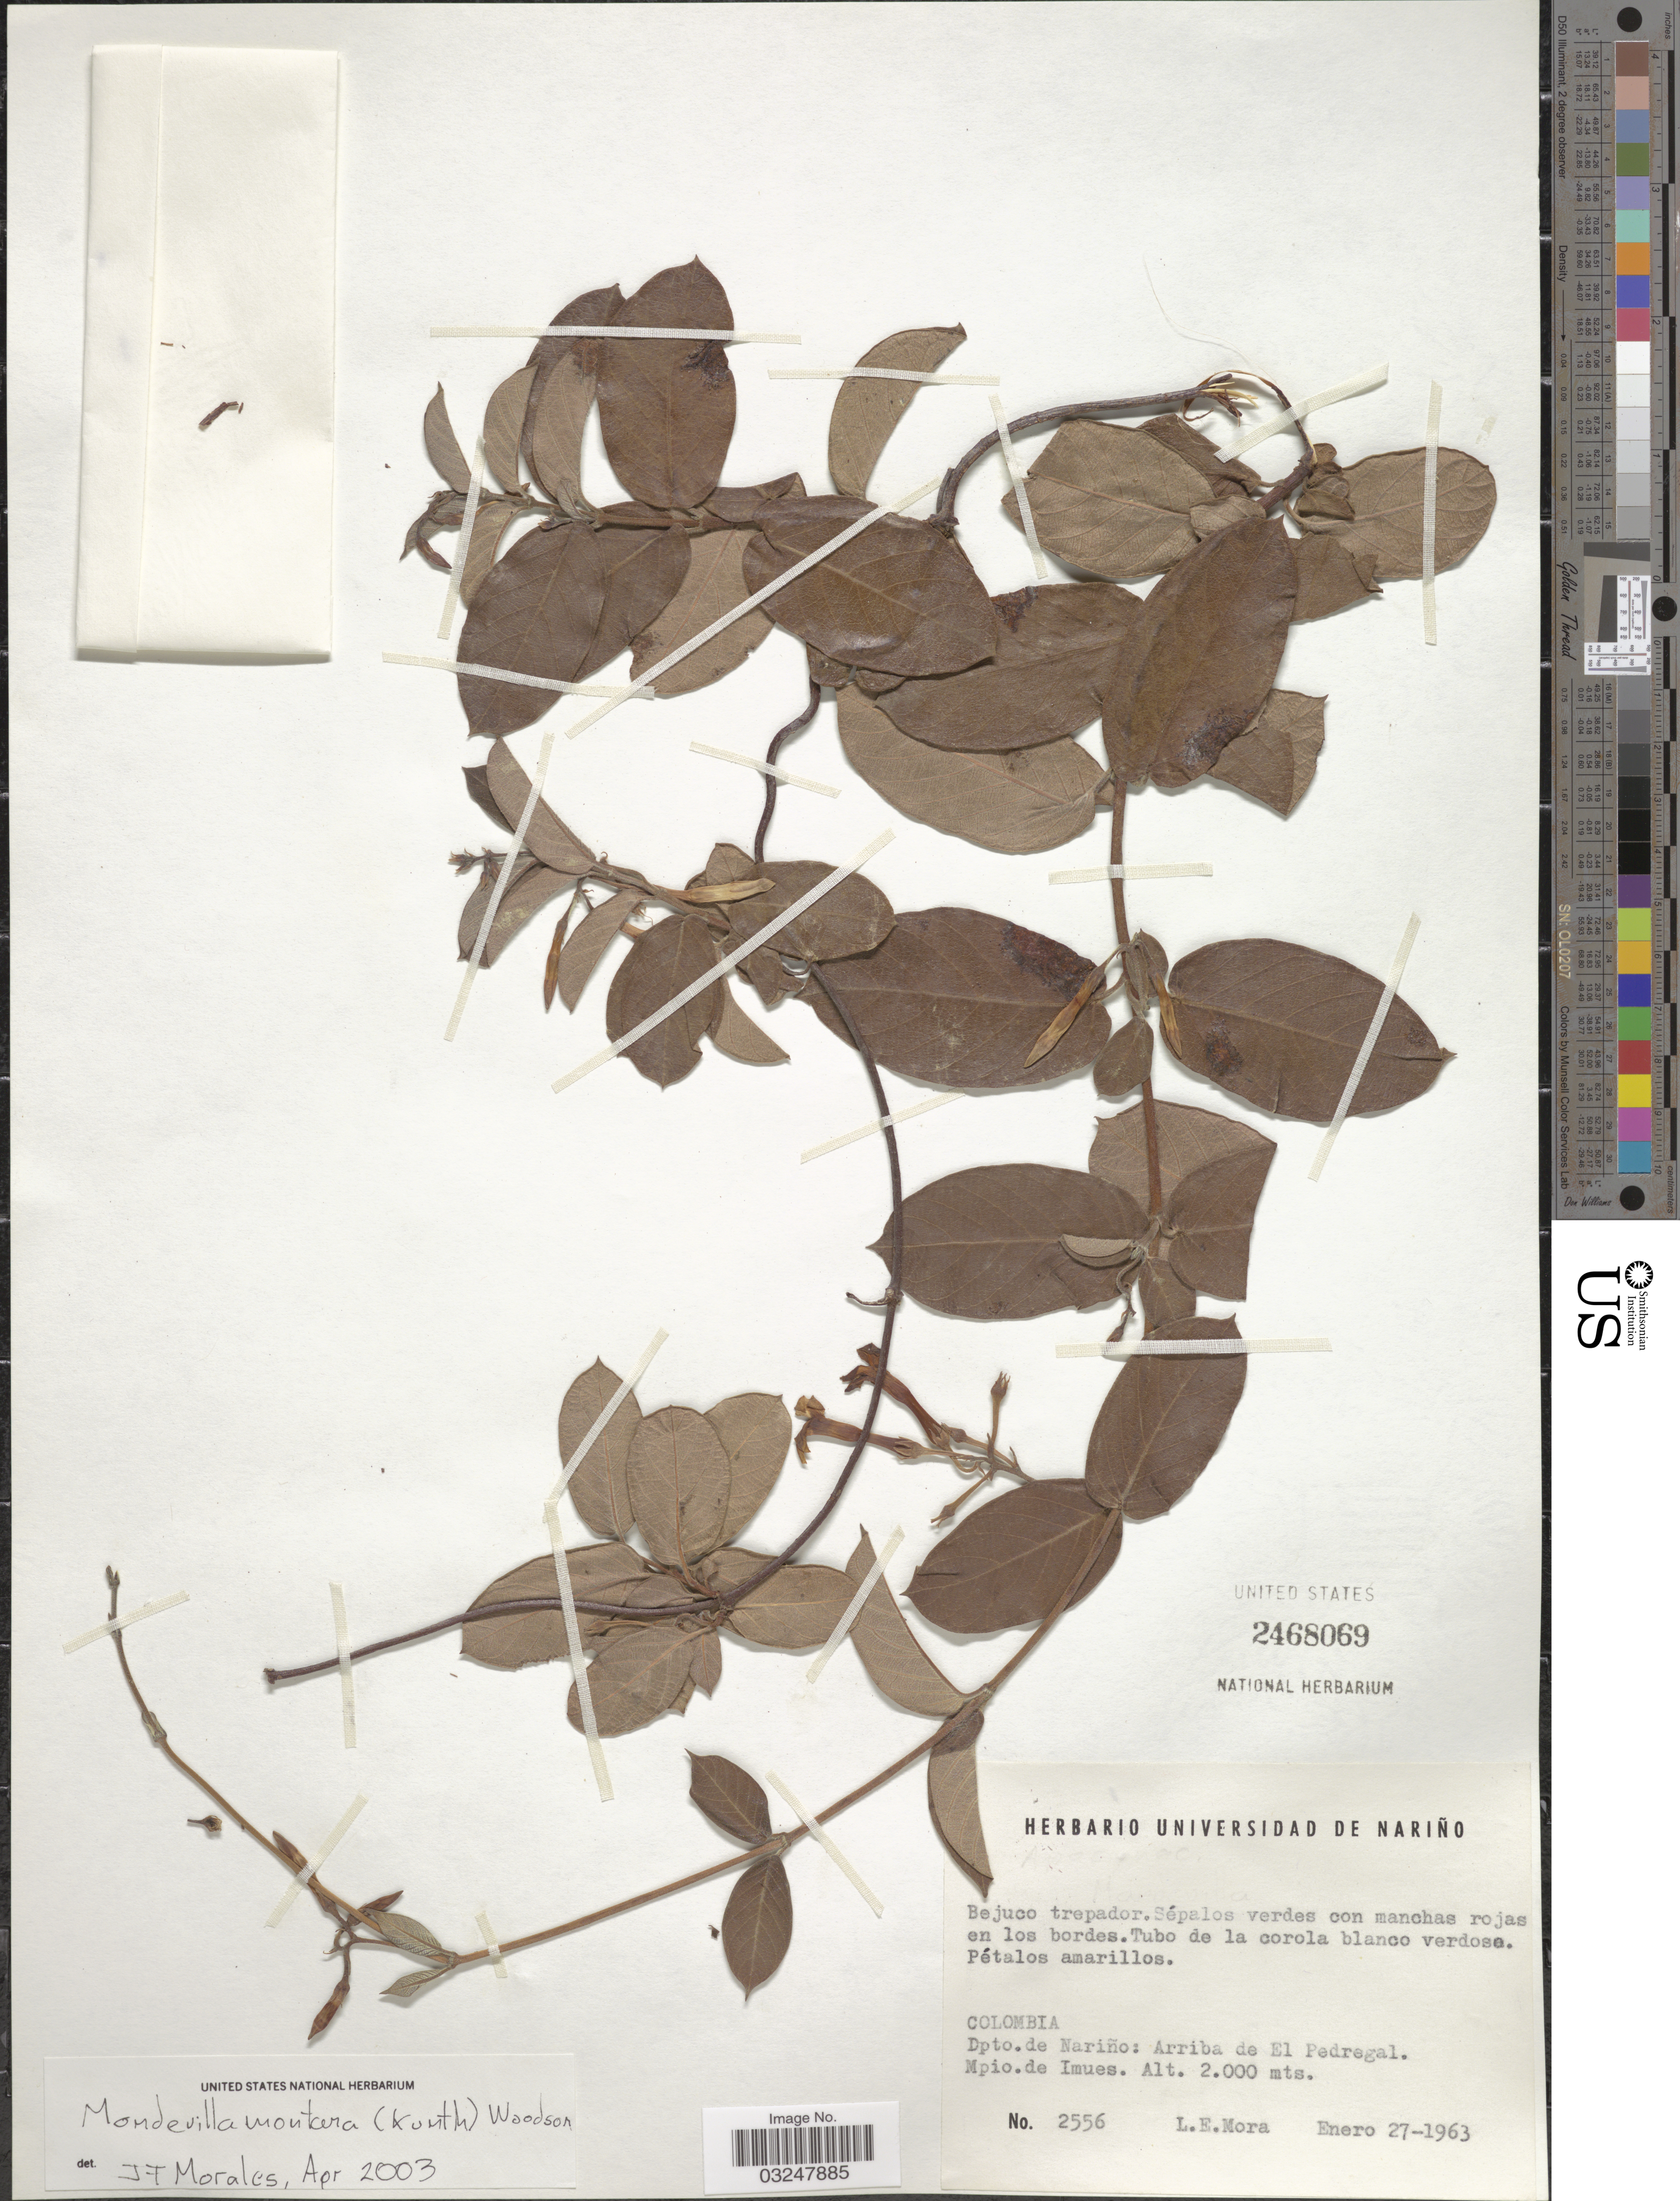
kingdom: Plantae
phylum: Tracheophyta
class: Magnoliopsida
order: Gentianales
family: Apocynaceae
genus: Mandevilla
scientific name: Mandevilla montana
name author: (Kunth) Markgr.-Dann.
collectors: L. Mora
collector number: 2556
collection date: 1963-01-27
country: Colombia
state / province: Nariño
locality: Dpto. de Nariño: Arriba de El Pedregal, Mpio. de Imues.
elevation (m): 2000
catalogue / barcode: US 2468069